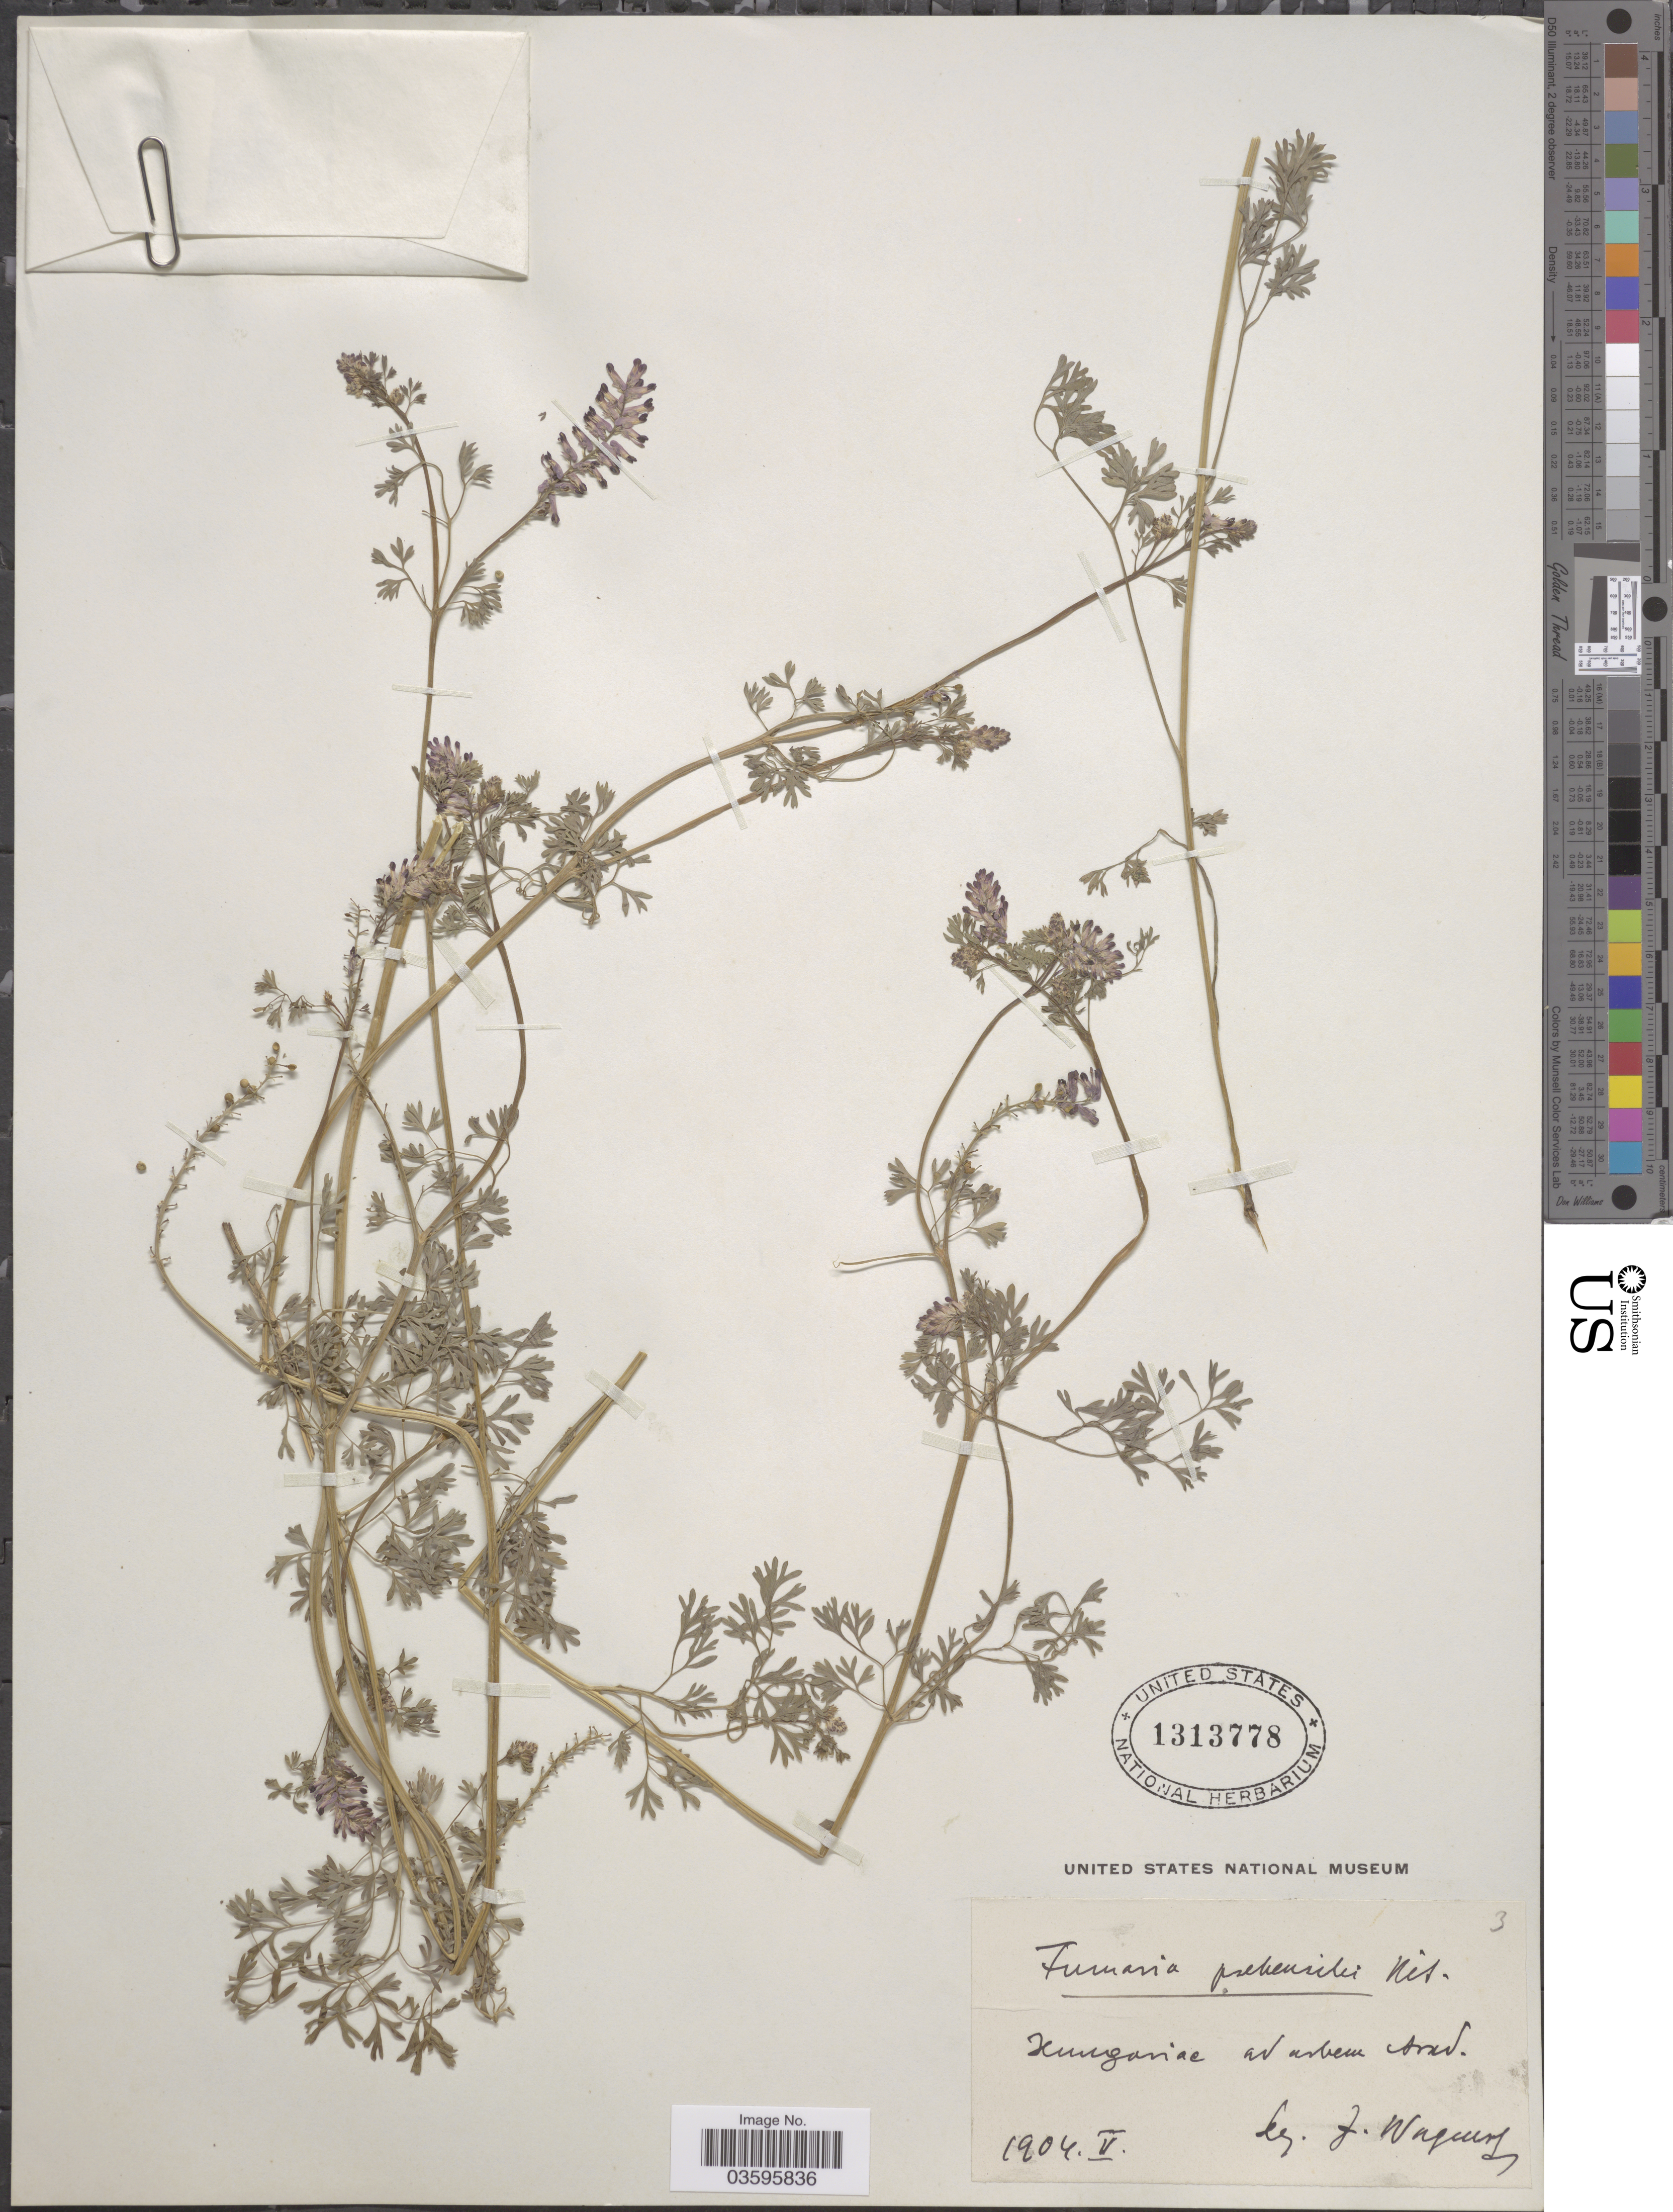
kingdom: Plantae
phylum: Tracheophyta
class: Magnoliopsida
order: Ranunculales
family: Papaveraceae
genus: Fumaria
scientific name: Fumaria prehensilis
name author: Asch.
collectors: J. Wagner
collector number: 3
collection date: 1904-05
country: Hungary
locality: Hungariae ad urbem Arud [interpreted].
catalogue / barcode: US 1313778